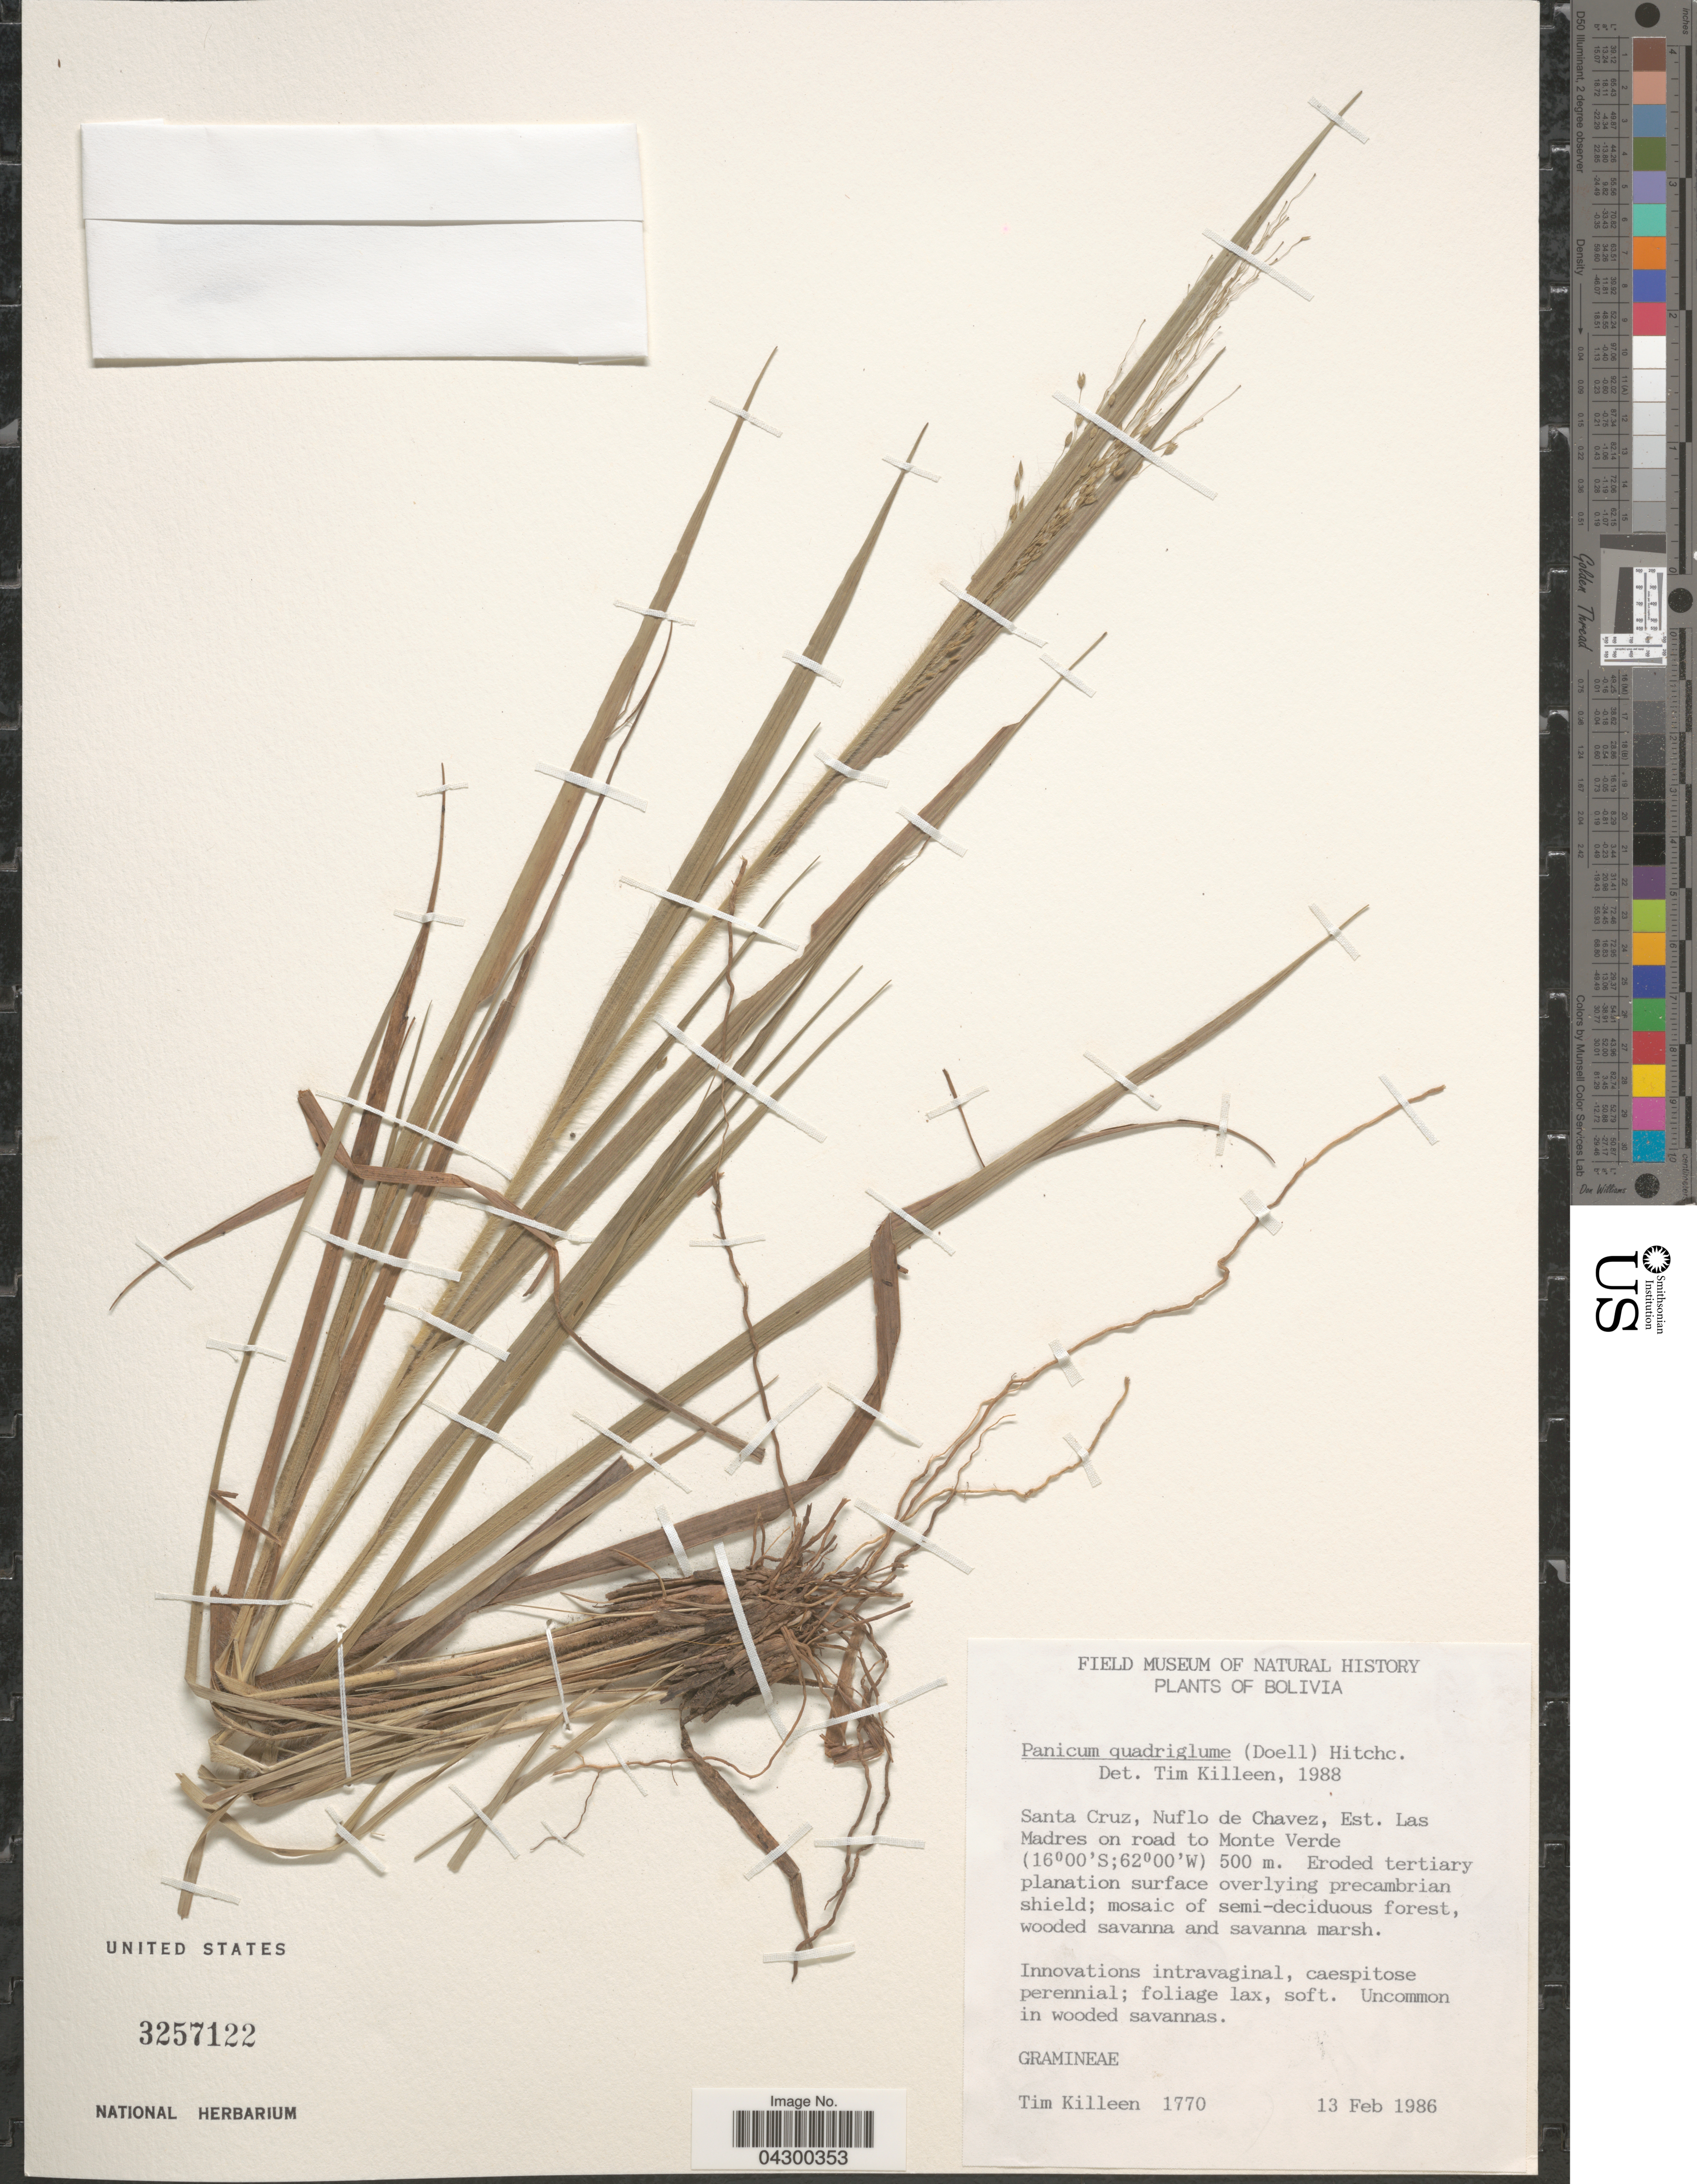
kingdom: Plantae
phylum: Tracheophyta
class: Liliopsida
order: Poales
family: Poaceae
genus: Panicum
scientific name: Panicum quadriglume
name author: (Döll) Hitchc.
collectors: T. J. Killeen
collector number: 1770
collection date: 1986-02-13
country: Bolivia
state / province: Santa Cruz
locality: Nuflo de Chavez, Est. Las Madres on road to Monte Verde.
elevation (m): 500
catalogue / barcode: US 3257122